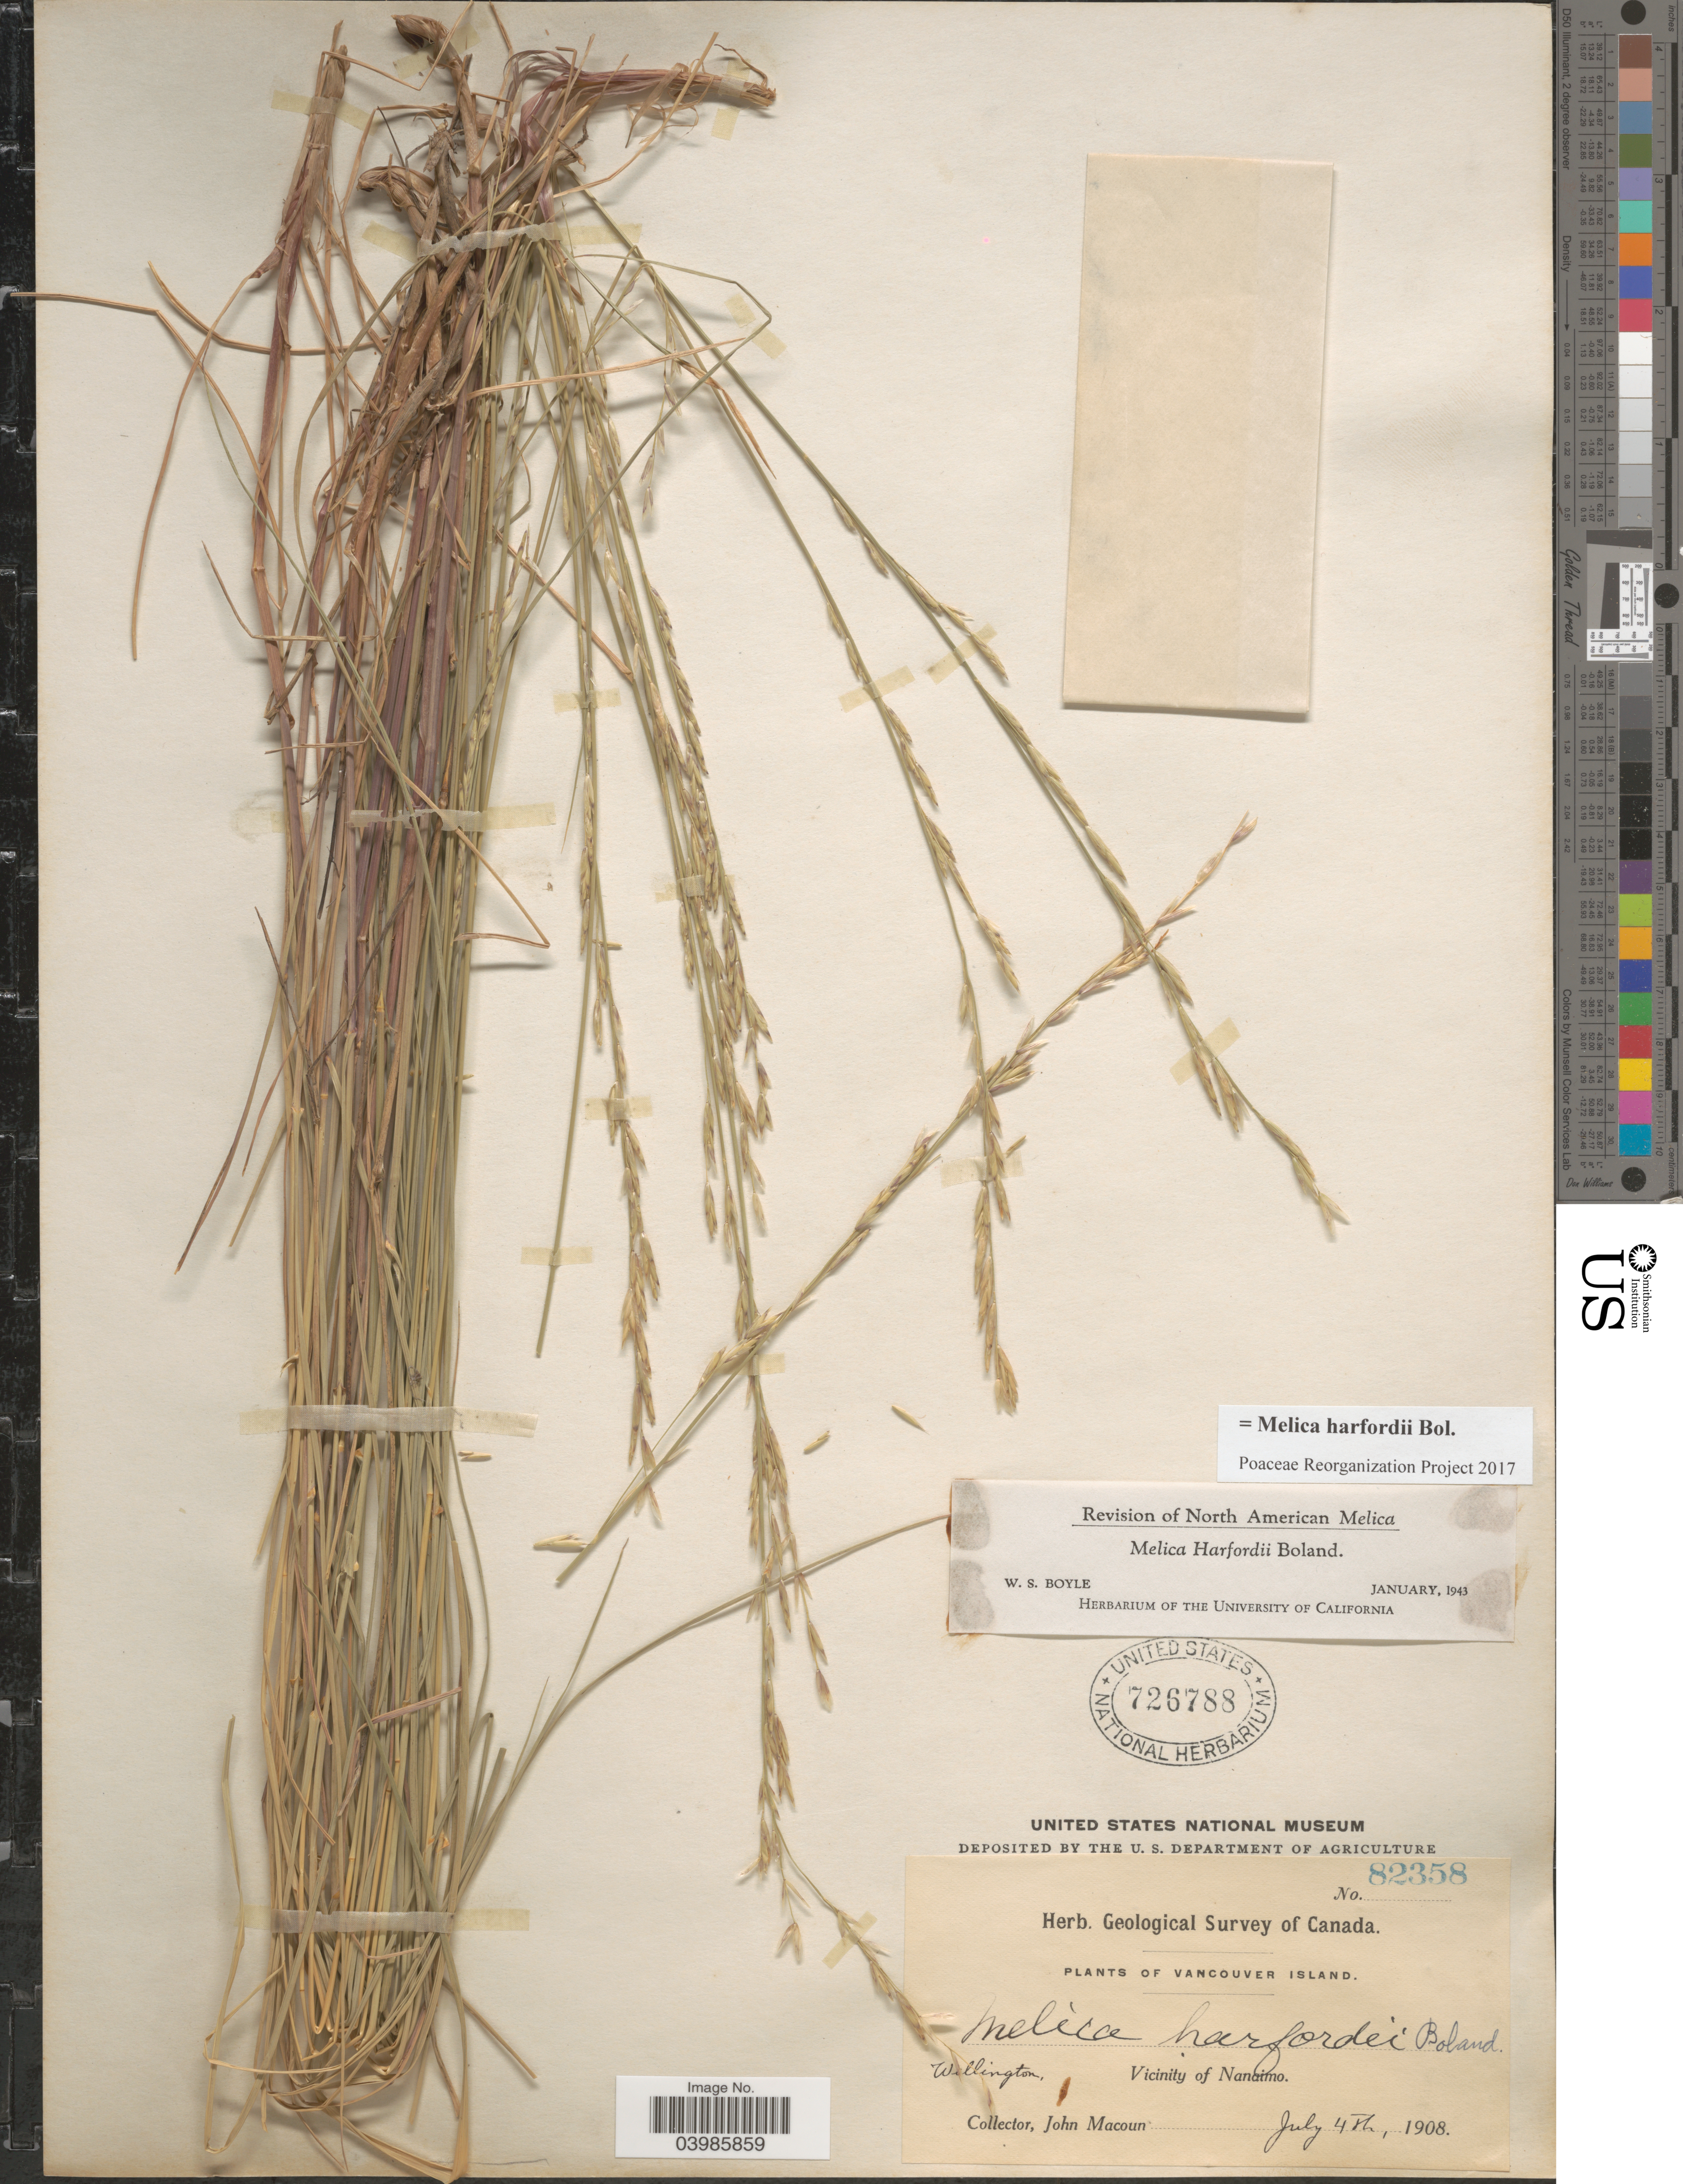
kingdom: Plantae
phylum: Tracheophyta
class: Liliopsida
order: Poales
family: Poaceae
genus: Melica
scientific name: Melica harfordii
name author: Bol.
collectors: J. Macoun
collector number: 82358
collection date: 1908-07-01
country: Canada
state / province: British Columbia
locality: Vancouver Island. Wellington. Vicinity of Nanaimo.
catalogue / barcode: US 726788